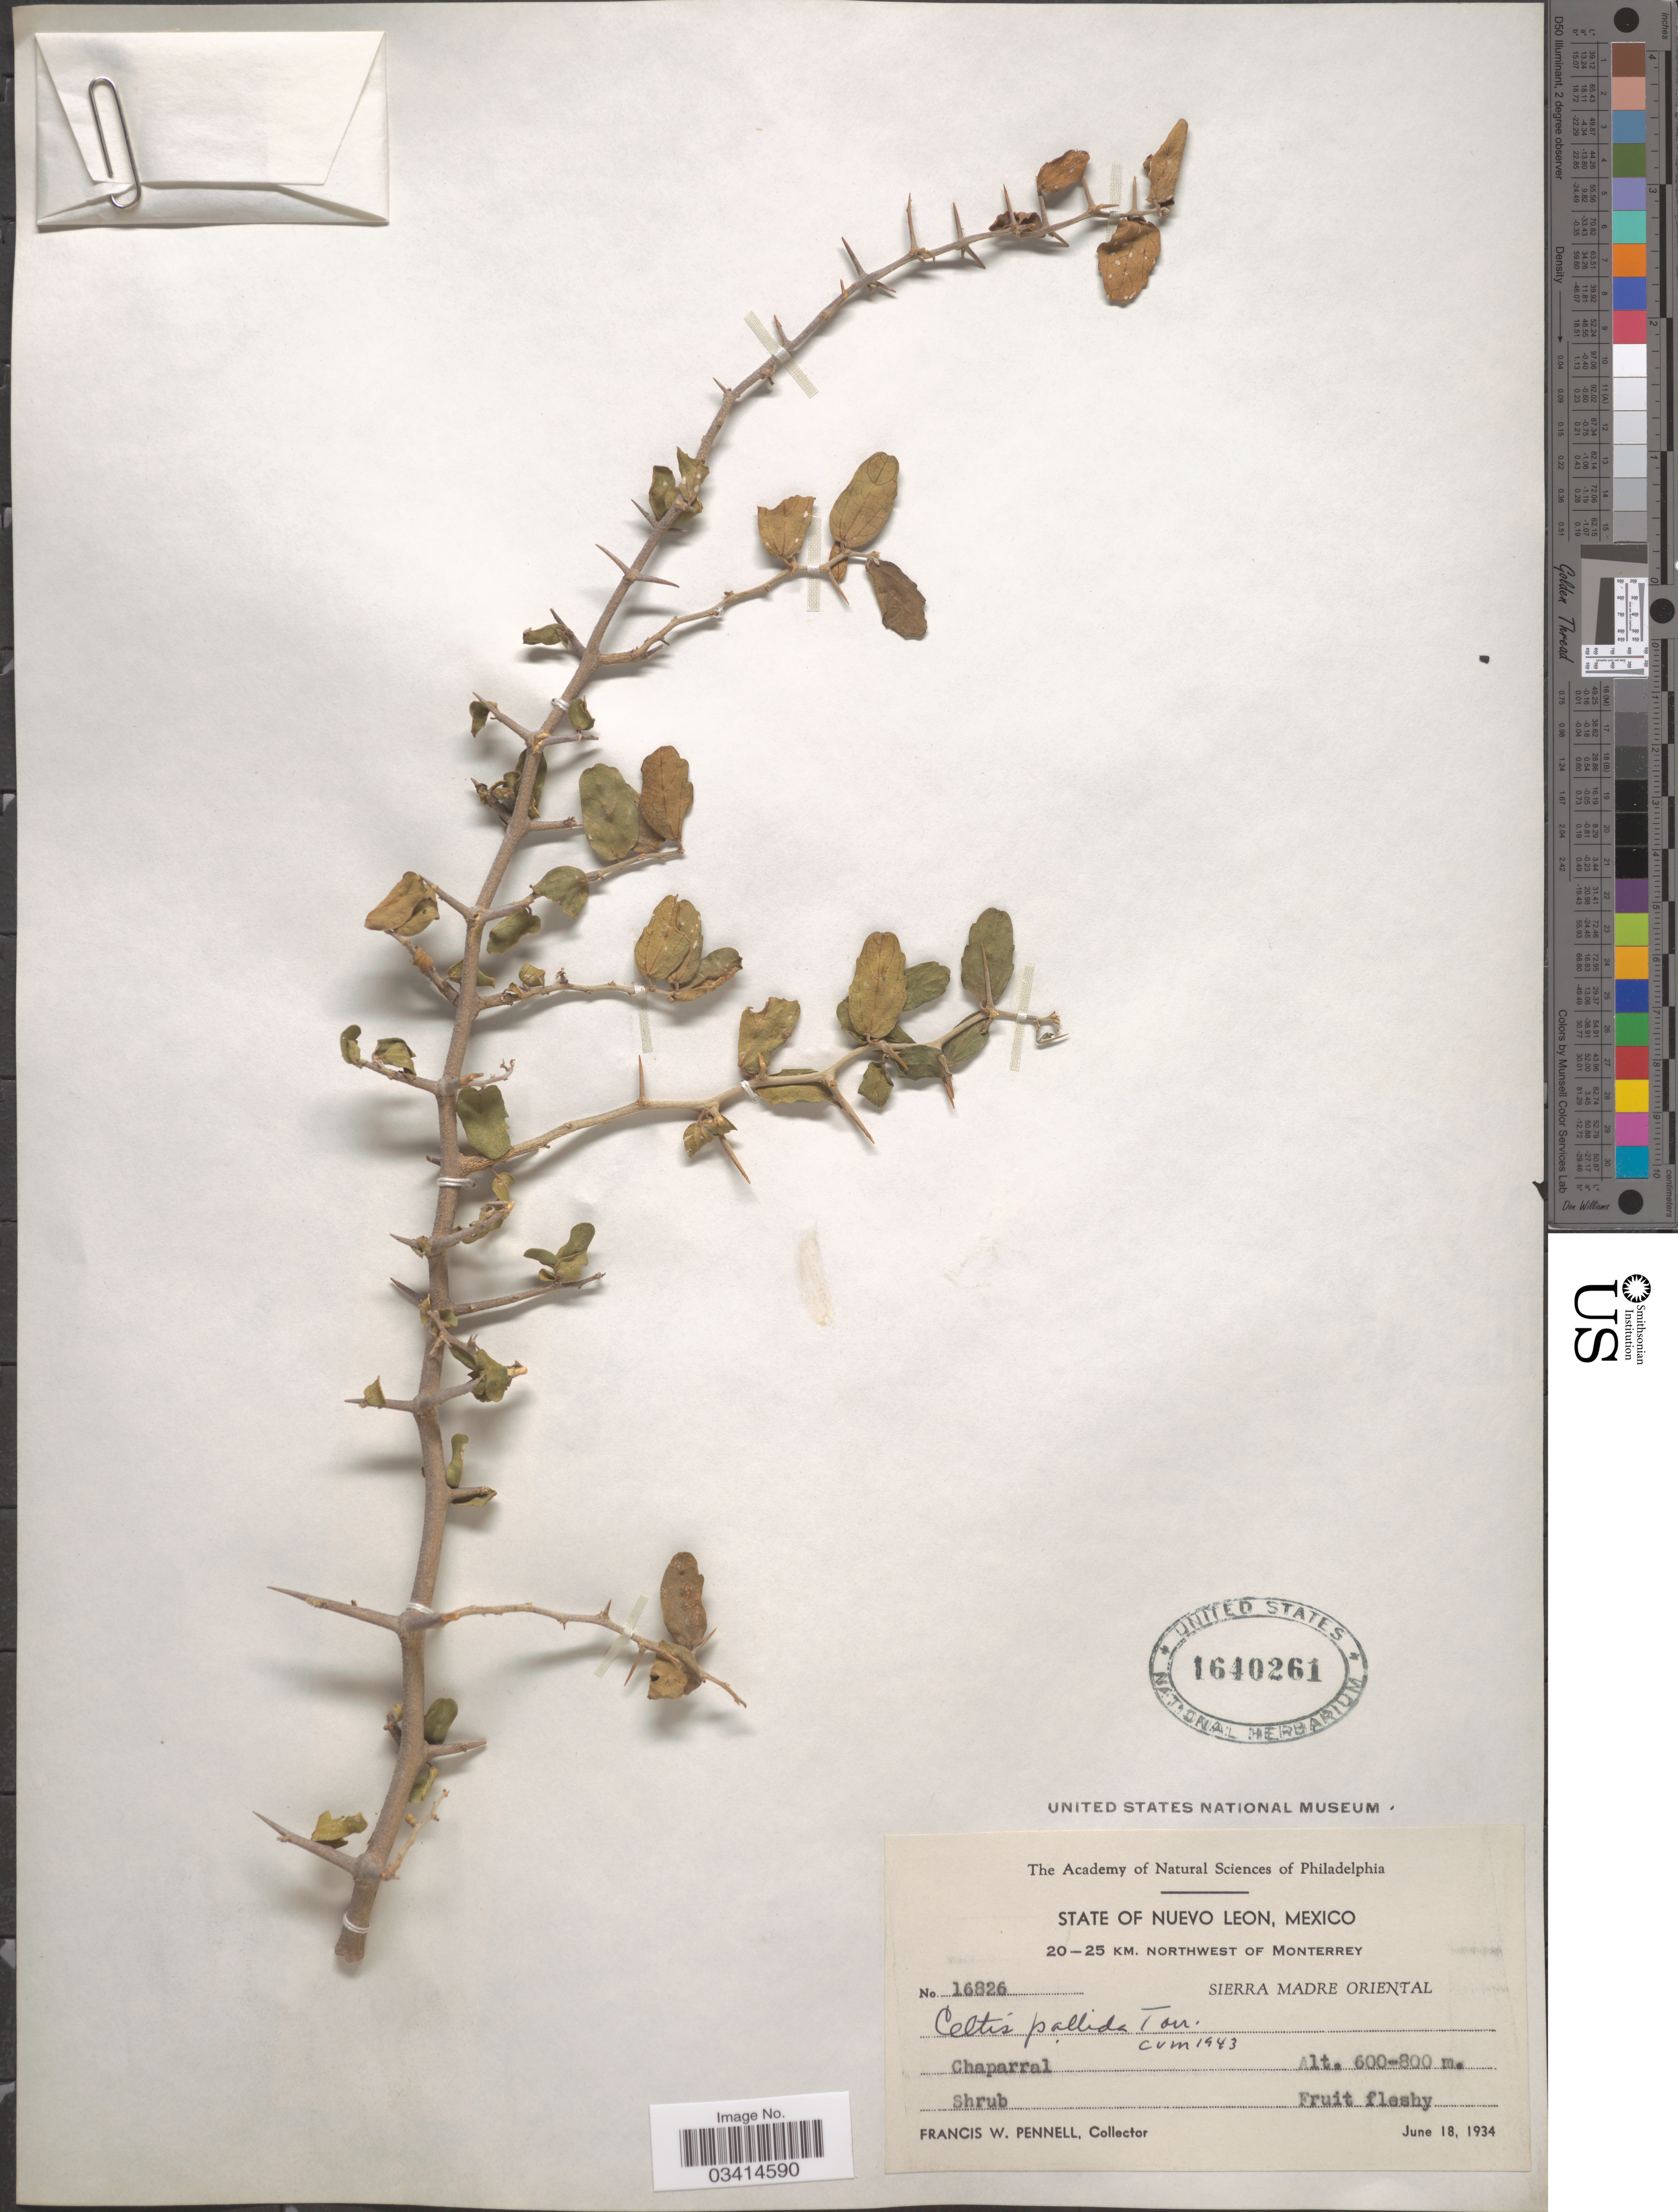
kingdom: Plantae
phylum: Tracheophyta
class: Magnoliopsida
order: Rosales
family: Cannabaceae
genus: Celtis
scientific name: Celtis pallida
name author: Torr. in Emory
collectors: F. W. Pennell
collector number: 16826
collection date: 1934-06-18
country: Mexico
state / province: Nuevo León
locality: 20-25 km. northwest of Monterrey. Sierra Madre Oriental.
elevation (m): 600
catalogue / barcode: US 1640261